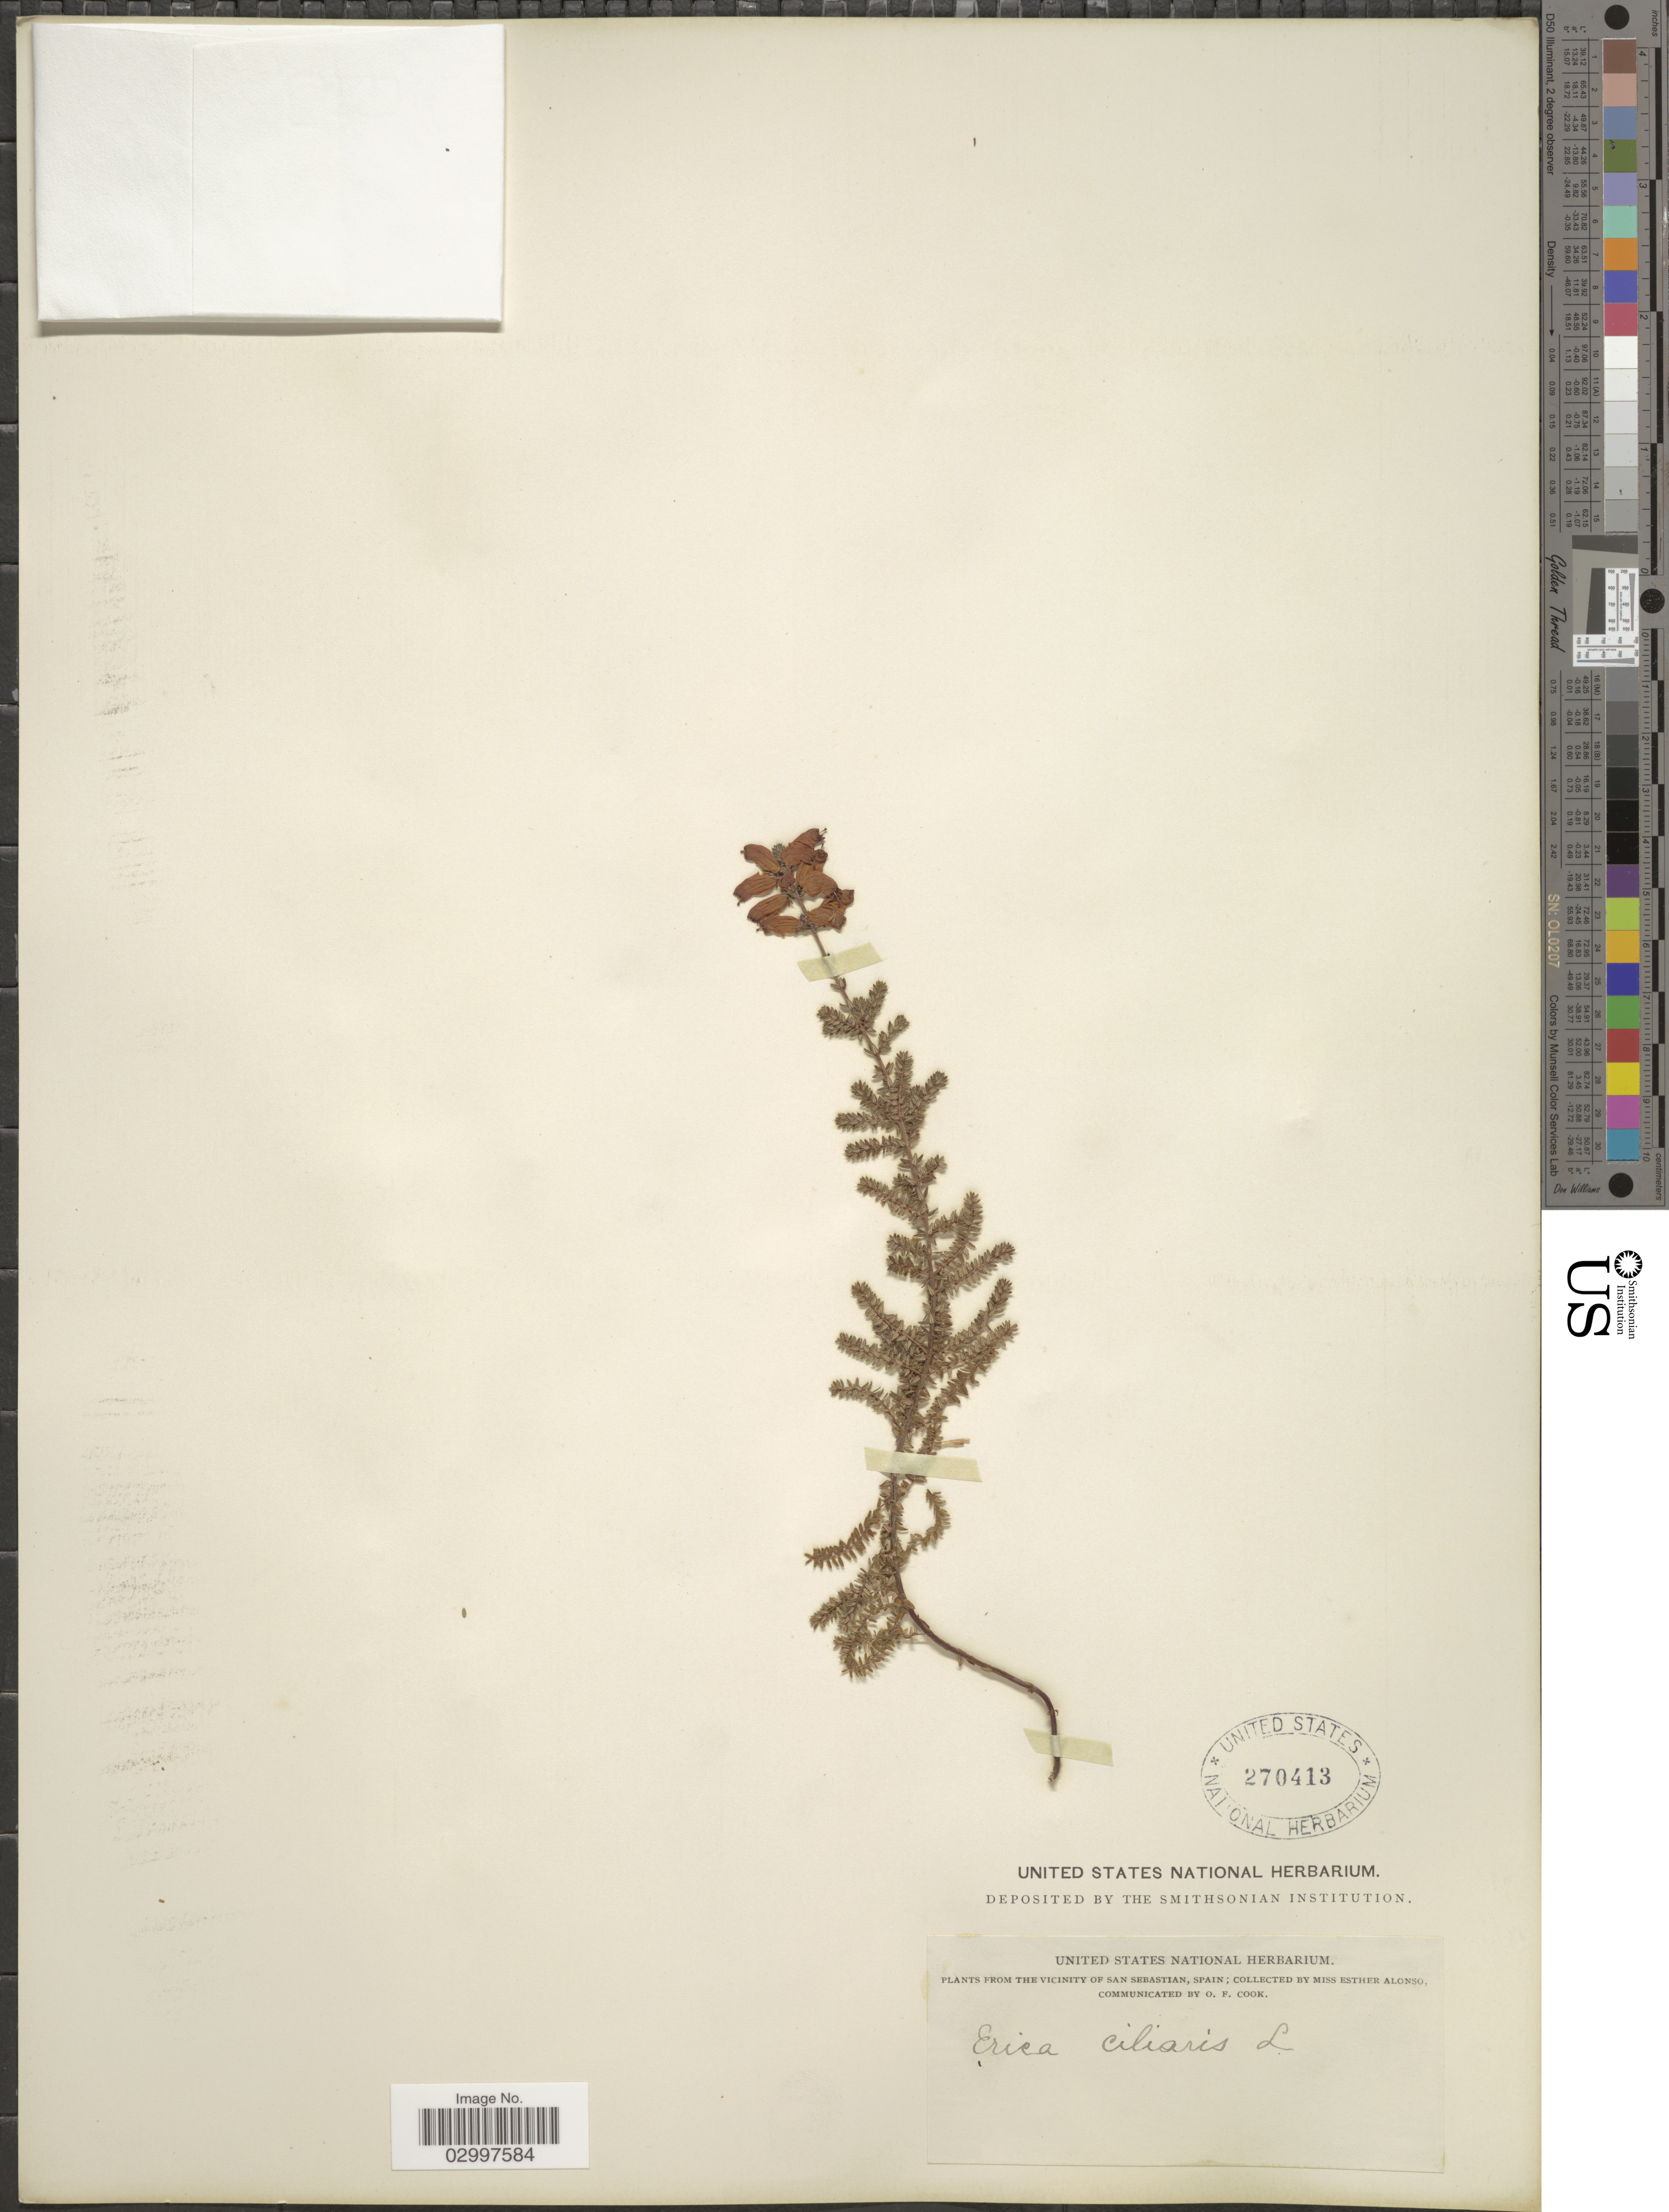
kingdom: Plantae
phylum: Tracheophyta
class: Magnoliopsida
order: Ericales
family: Ericaceae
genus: Erica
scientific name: Erica ciliaris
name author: L.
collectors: E. Alonso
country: Spain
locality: The vicinity of San Sebastian.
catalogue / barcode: US 270413